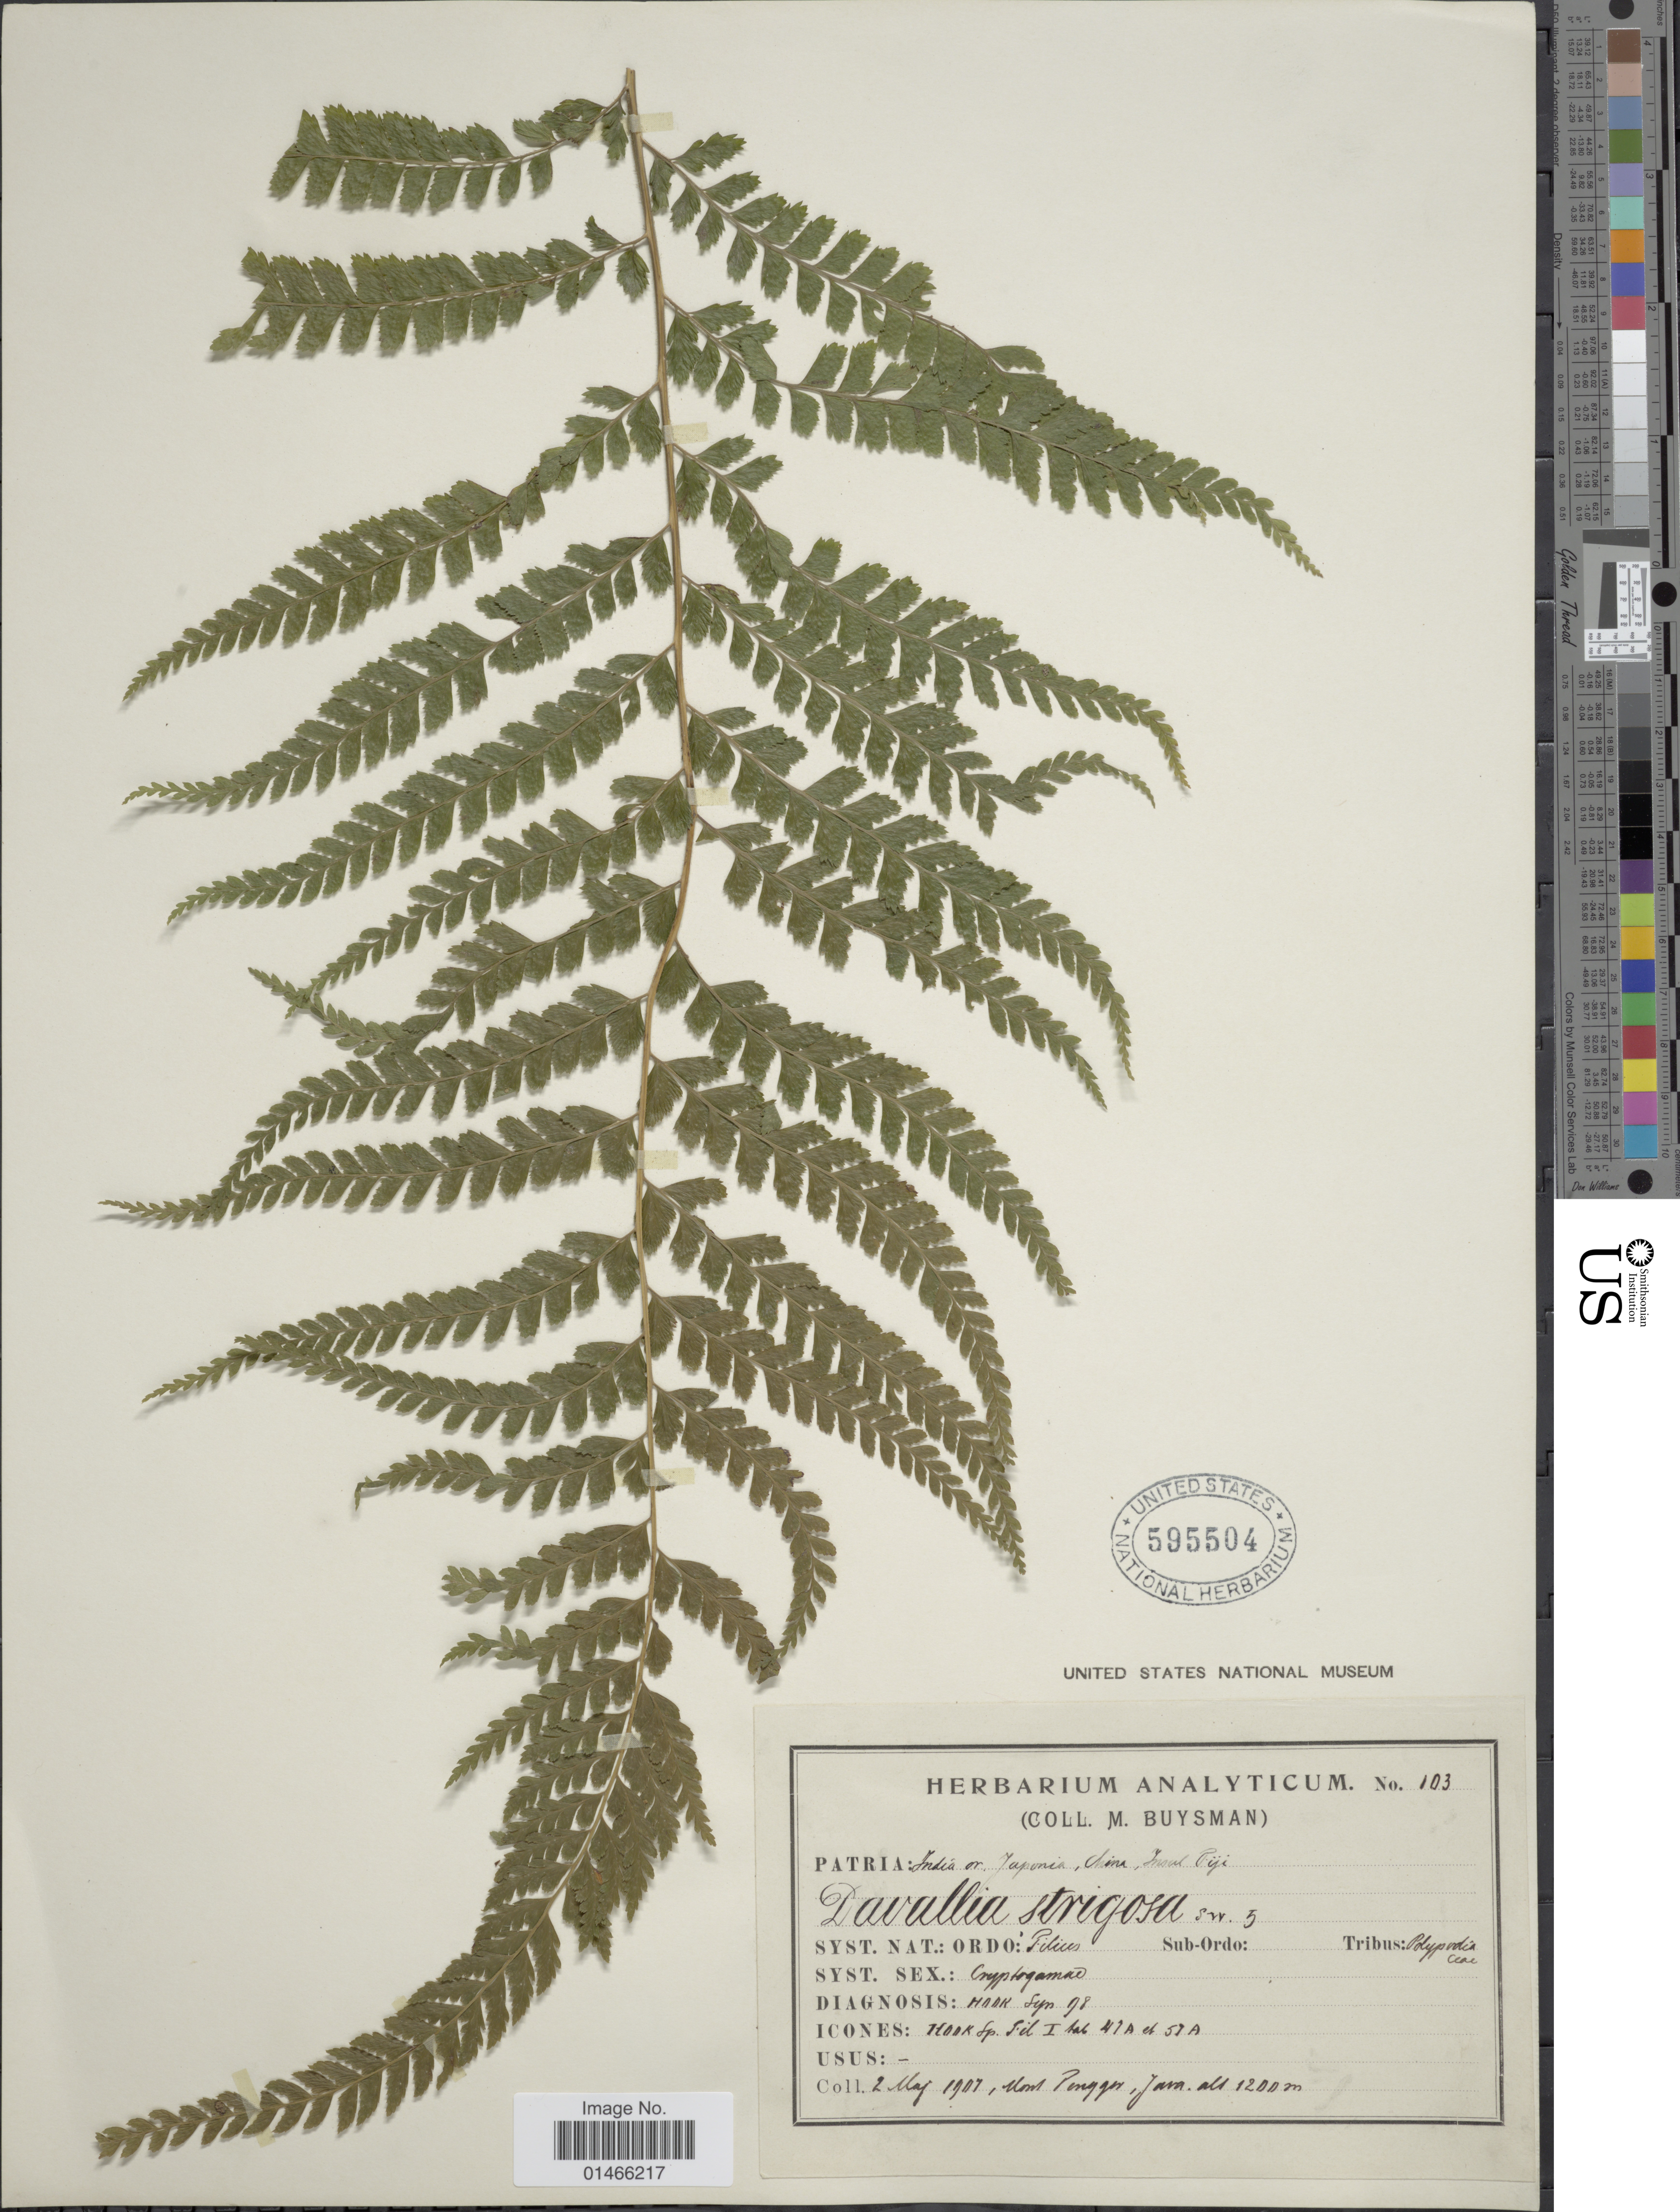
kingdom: Plantae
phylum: Tracheophyta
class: Polypodiopsida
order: Polypodiales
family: Dennstaedtiaceae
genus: Microlepia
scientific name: Microlepia strigosa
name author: (Thunb.) J. Presl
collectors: M. Buysman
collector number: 103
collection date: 1907-05-02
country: Indonesia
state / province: Java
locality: Patria: India or. Japonia, China, Insul Fiji. Mont Pengger.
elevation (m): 1200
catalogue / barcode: US 595504